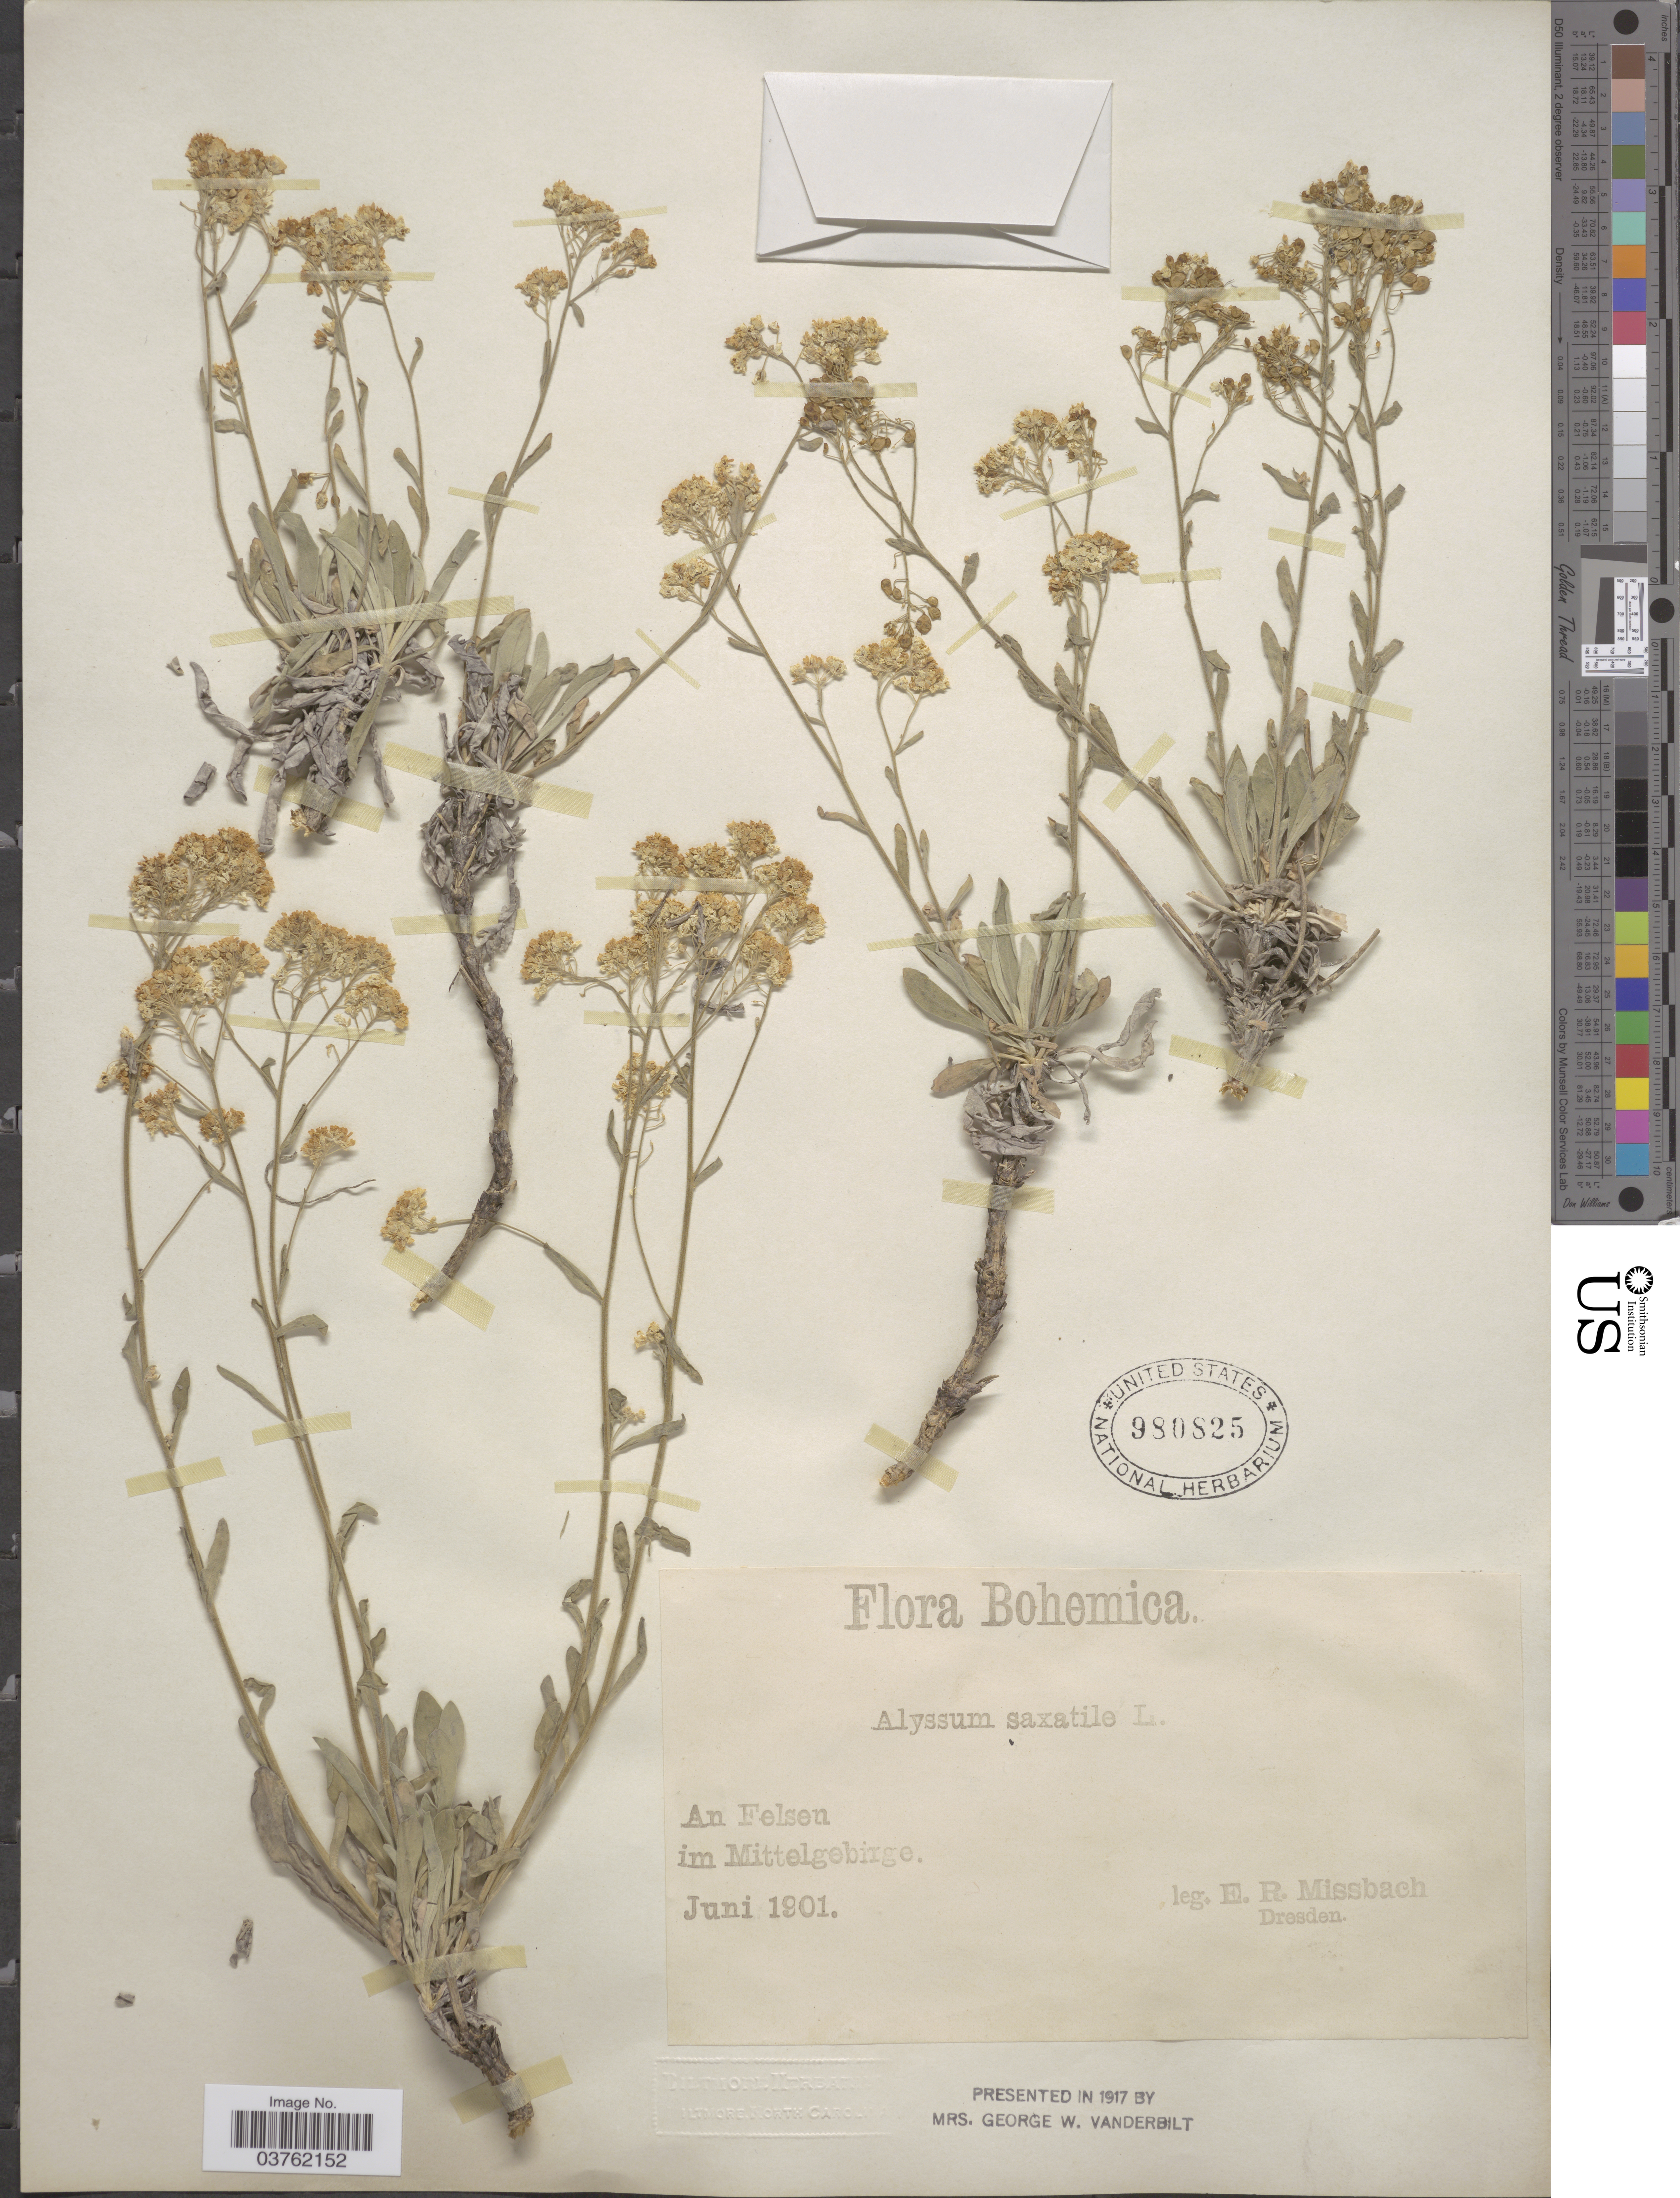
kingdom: Plantae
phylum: Tracheophyta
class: Magnoliopsida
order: Brassicales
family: Brassicaceae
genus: Alyssum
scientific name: Alyssum saxatile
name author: L.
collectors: E. Missbach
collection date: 1901-06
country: Czechia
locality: Bohemica. An Felsen im Mittelgebirge.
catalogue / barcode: US 980825